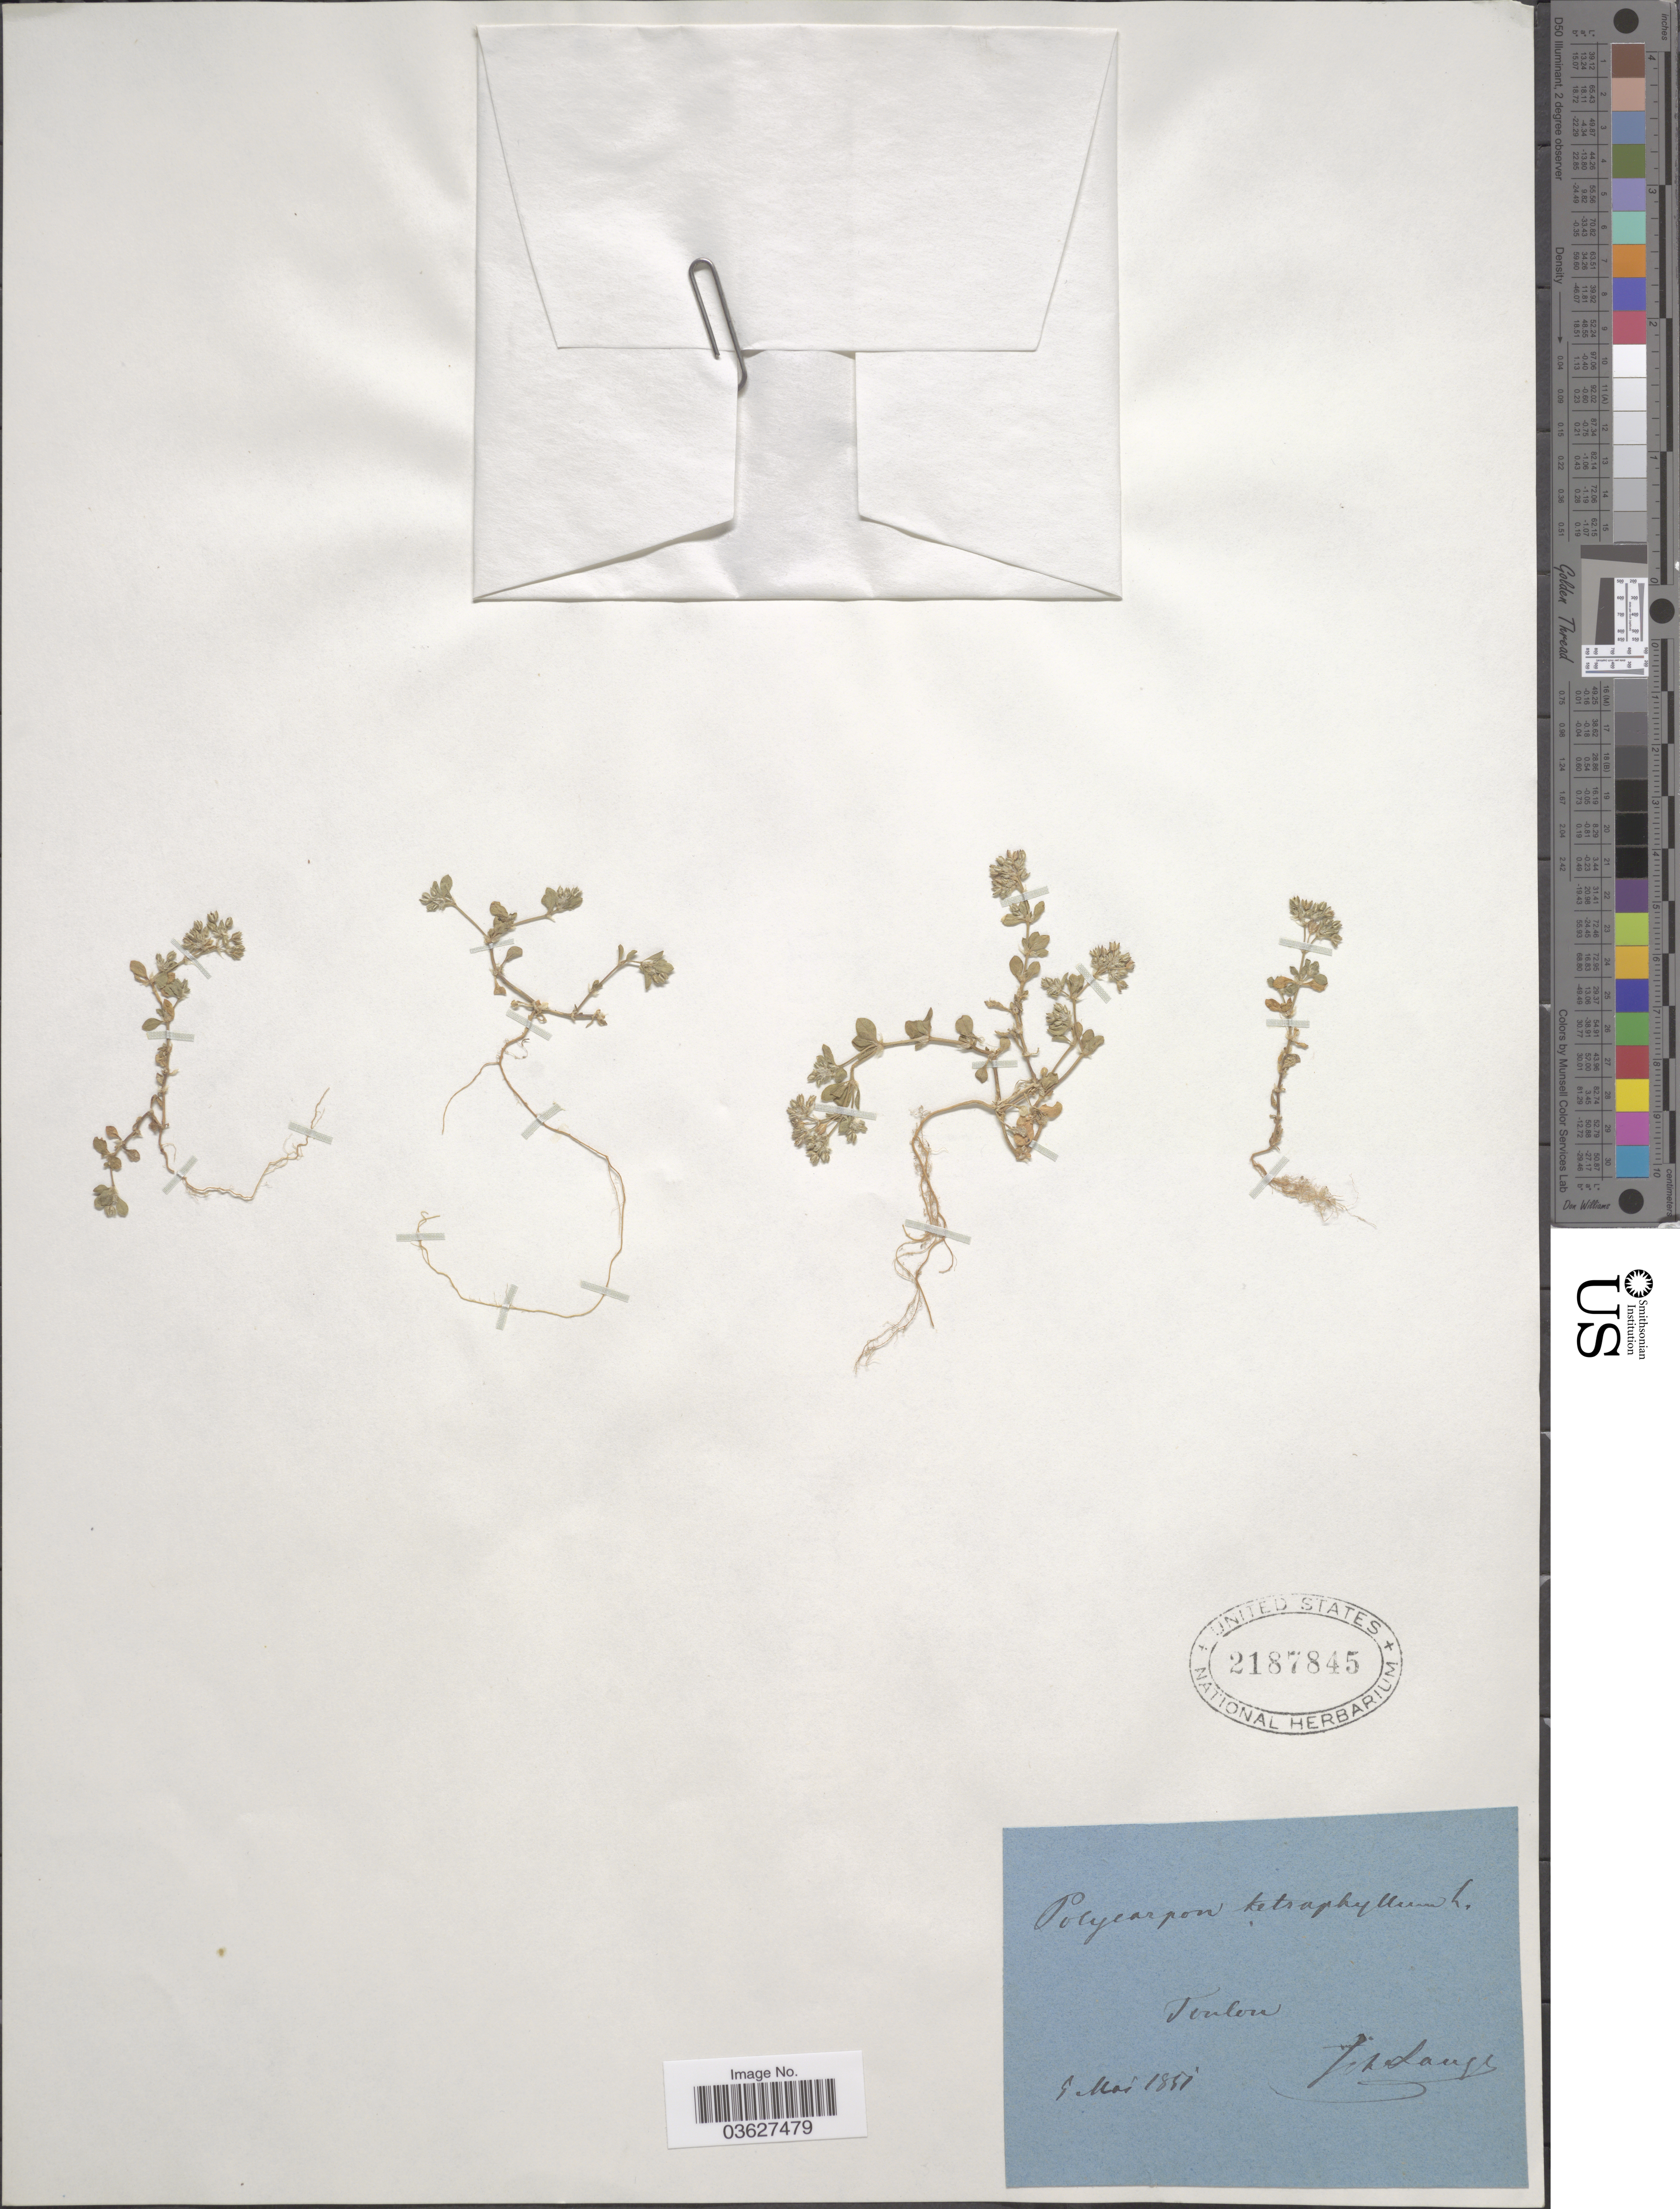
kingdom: Plantae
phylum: Tracheophyta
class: Magnoliopsida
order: Caryophyllales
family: Caryophyllaceae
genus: Polycarpon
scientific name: Polycarpon tetraphyllum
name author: (L.) L.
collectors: J. M. C. Lange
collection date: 1851-05-05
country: France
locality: Toulon.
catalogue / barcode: US 2187845